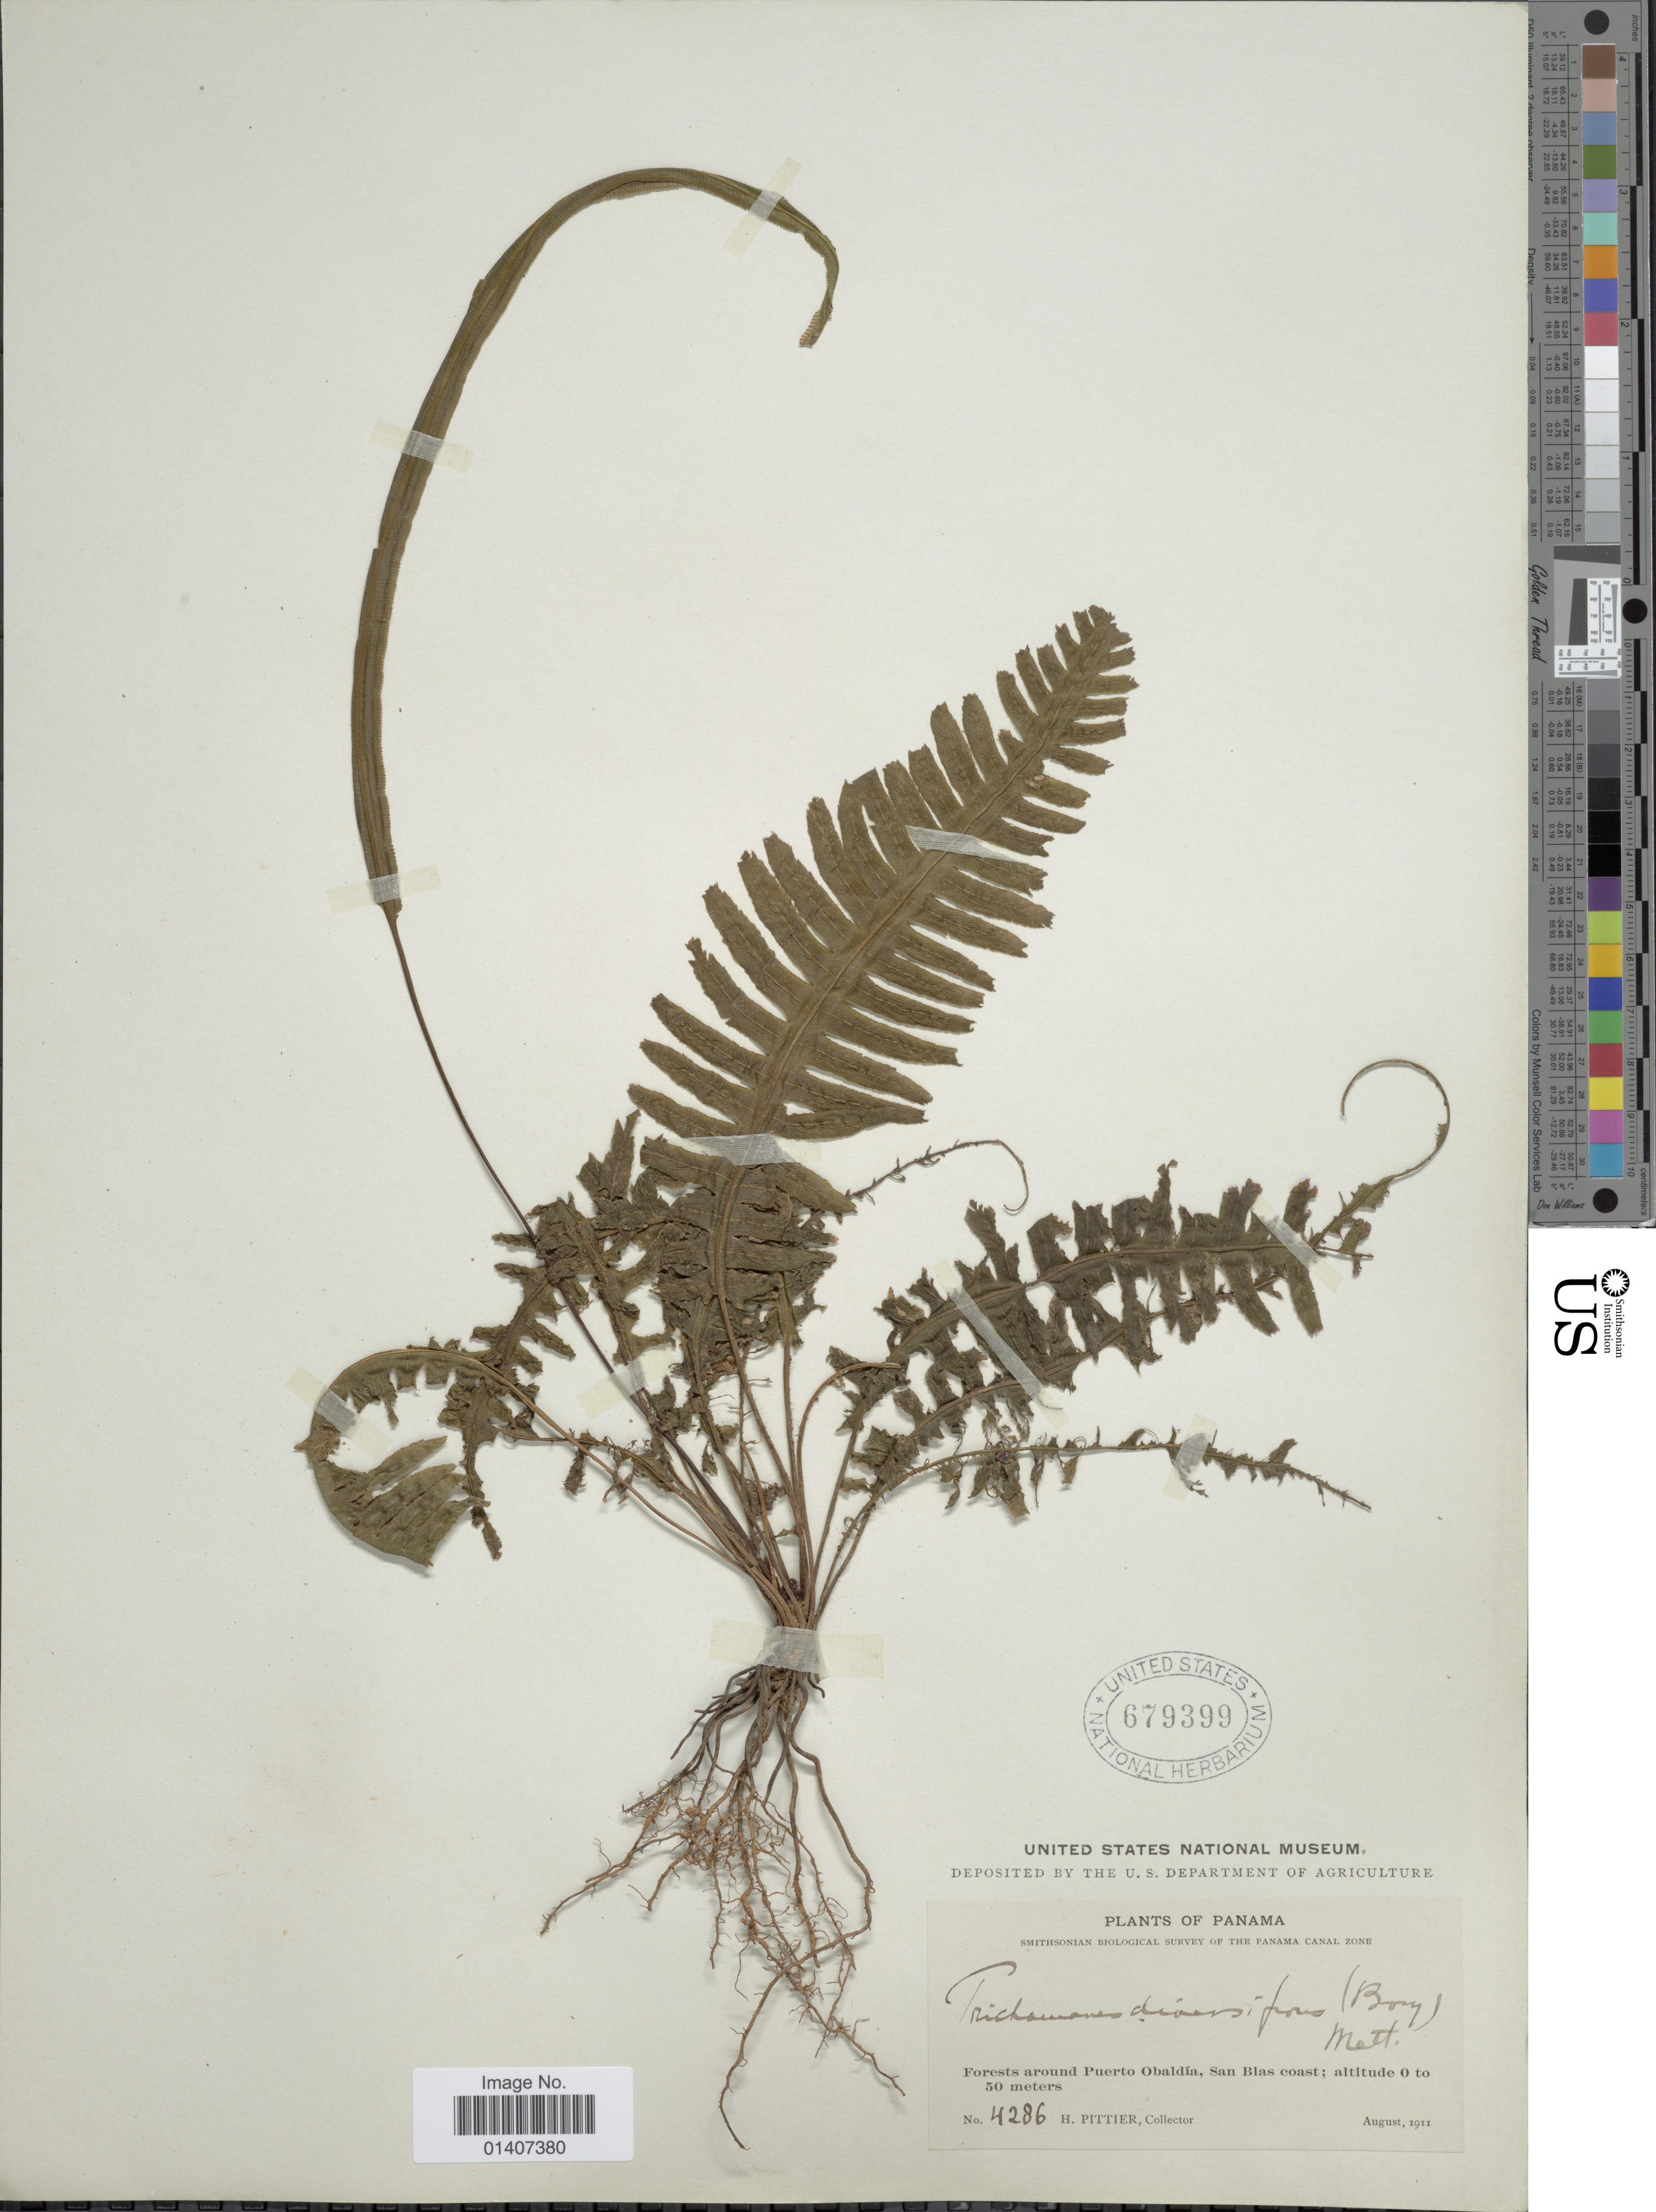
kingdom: Plantae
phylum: Tracheophyta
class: Polypodiopsida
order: Hymenophyllales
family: Hymenophyllaceae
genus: Trichomanes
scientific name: Trichomanes diversifrons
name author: (Bory) Mett. ex Sadeb.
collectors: H. F. Pittier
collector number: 4286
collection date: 1911-08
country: Panama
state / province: Kuna Yala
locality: Forests around Puerto Obaldia, San Blas coast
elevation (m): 0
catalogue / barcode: US 679399